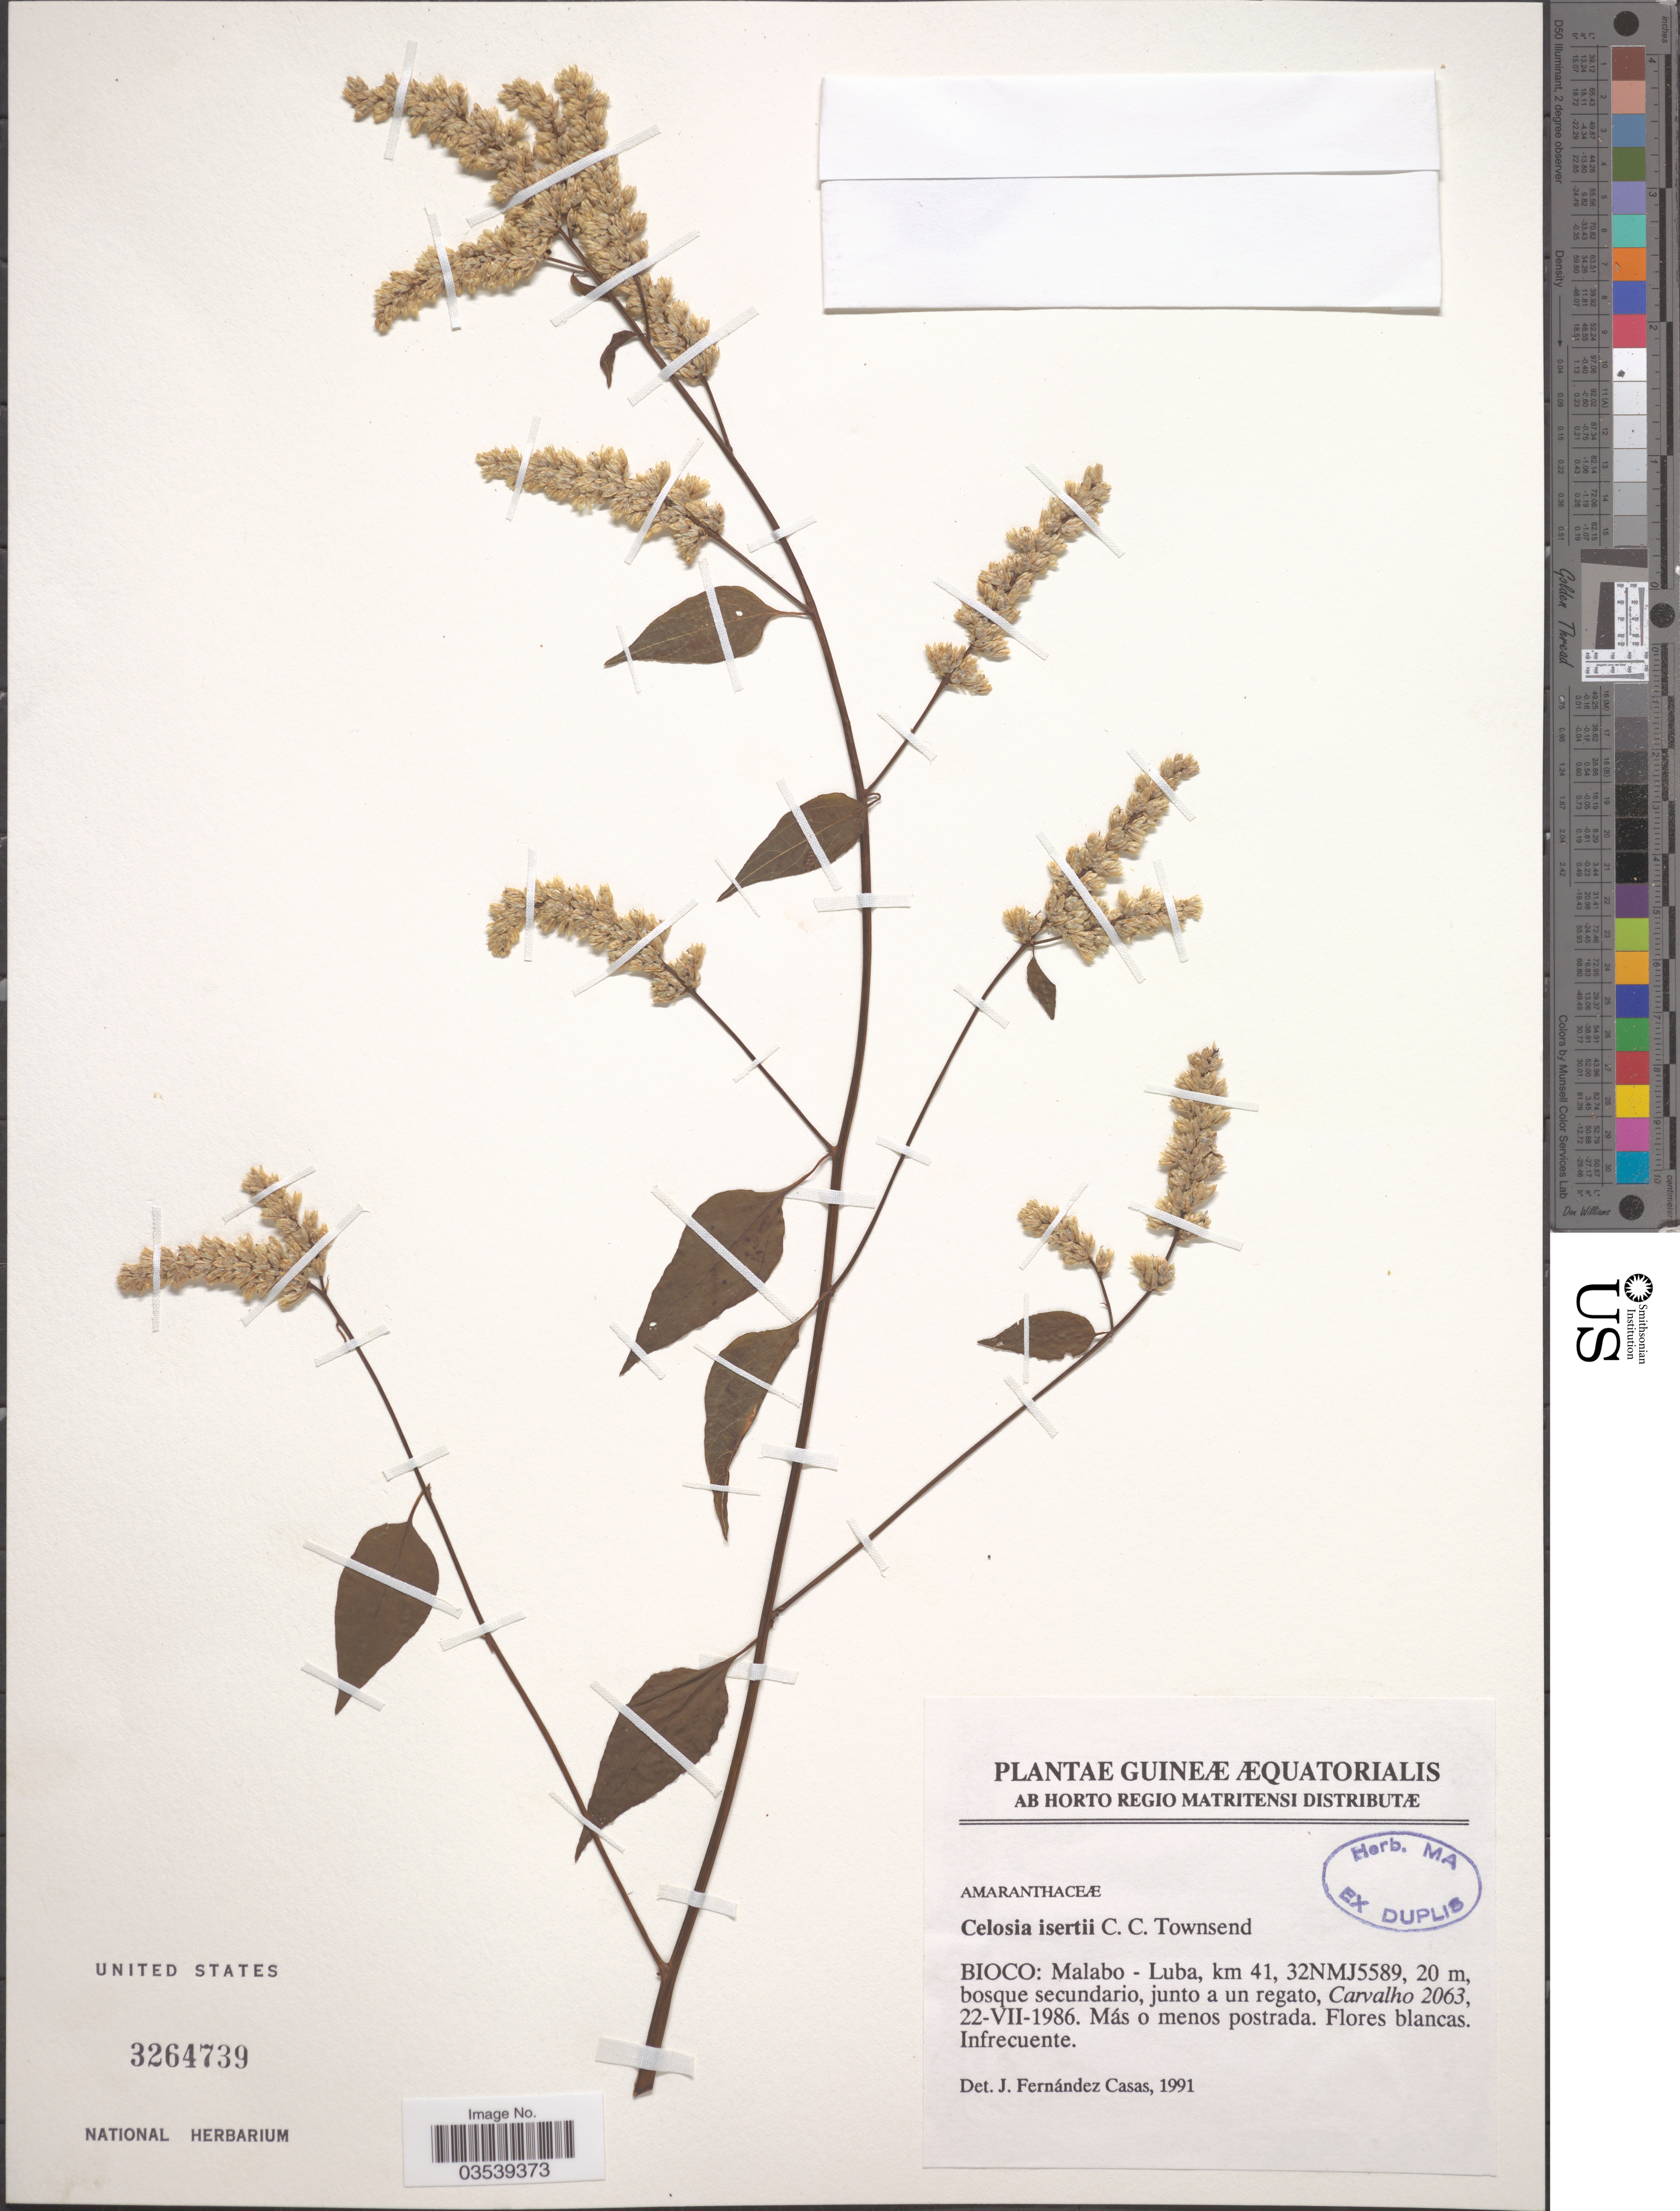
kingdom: Plantae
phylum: Tracheophyta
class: Magnoliopsida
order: Caryophyllales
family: Amaranthaceae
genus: Celosia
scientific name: Celosia isertii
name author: C. C. Towns.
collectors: Carvalho, --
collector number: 2063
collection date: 1986-07-22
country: Equatorial Guinea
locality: Guineæ Æquatorialis. Bioco: Malabo-Luba, km 41, 32NMJ5589.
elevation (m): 20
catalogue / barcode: US 3264739